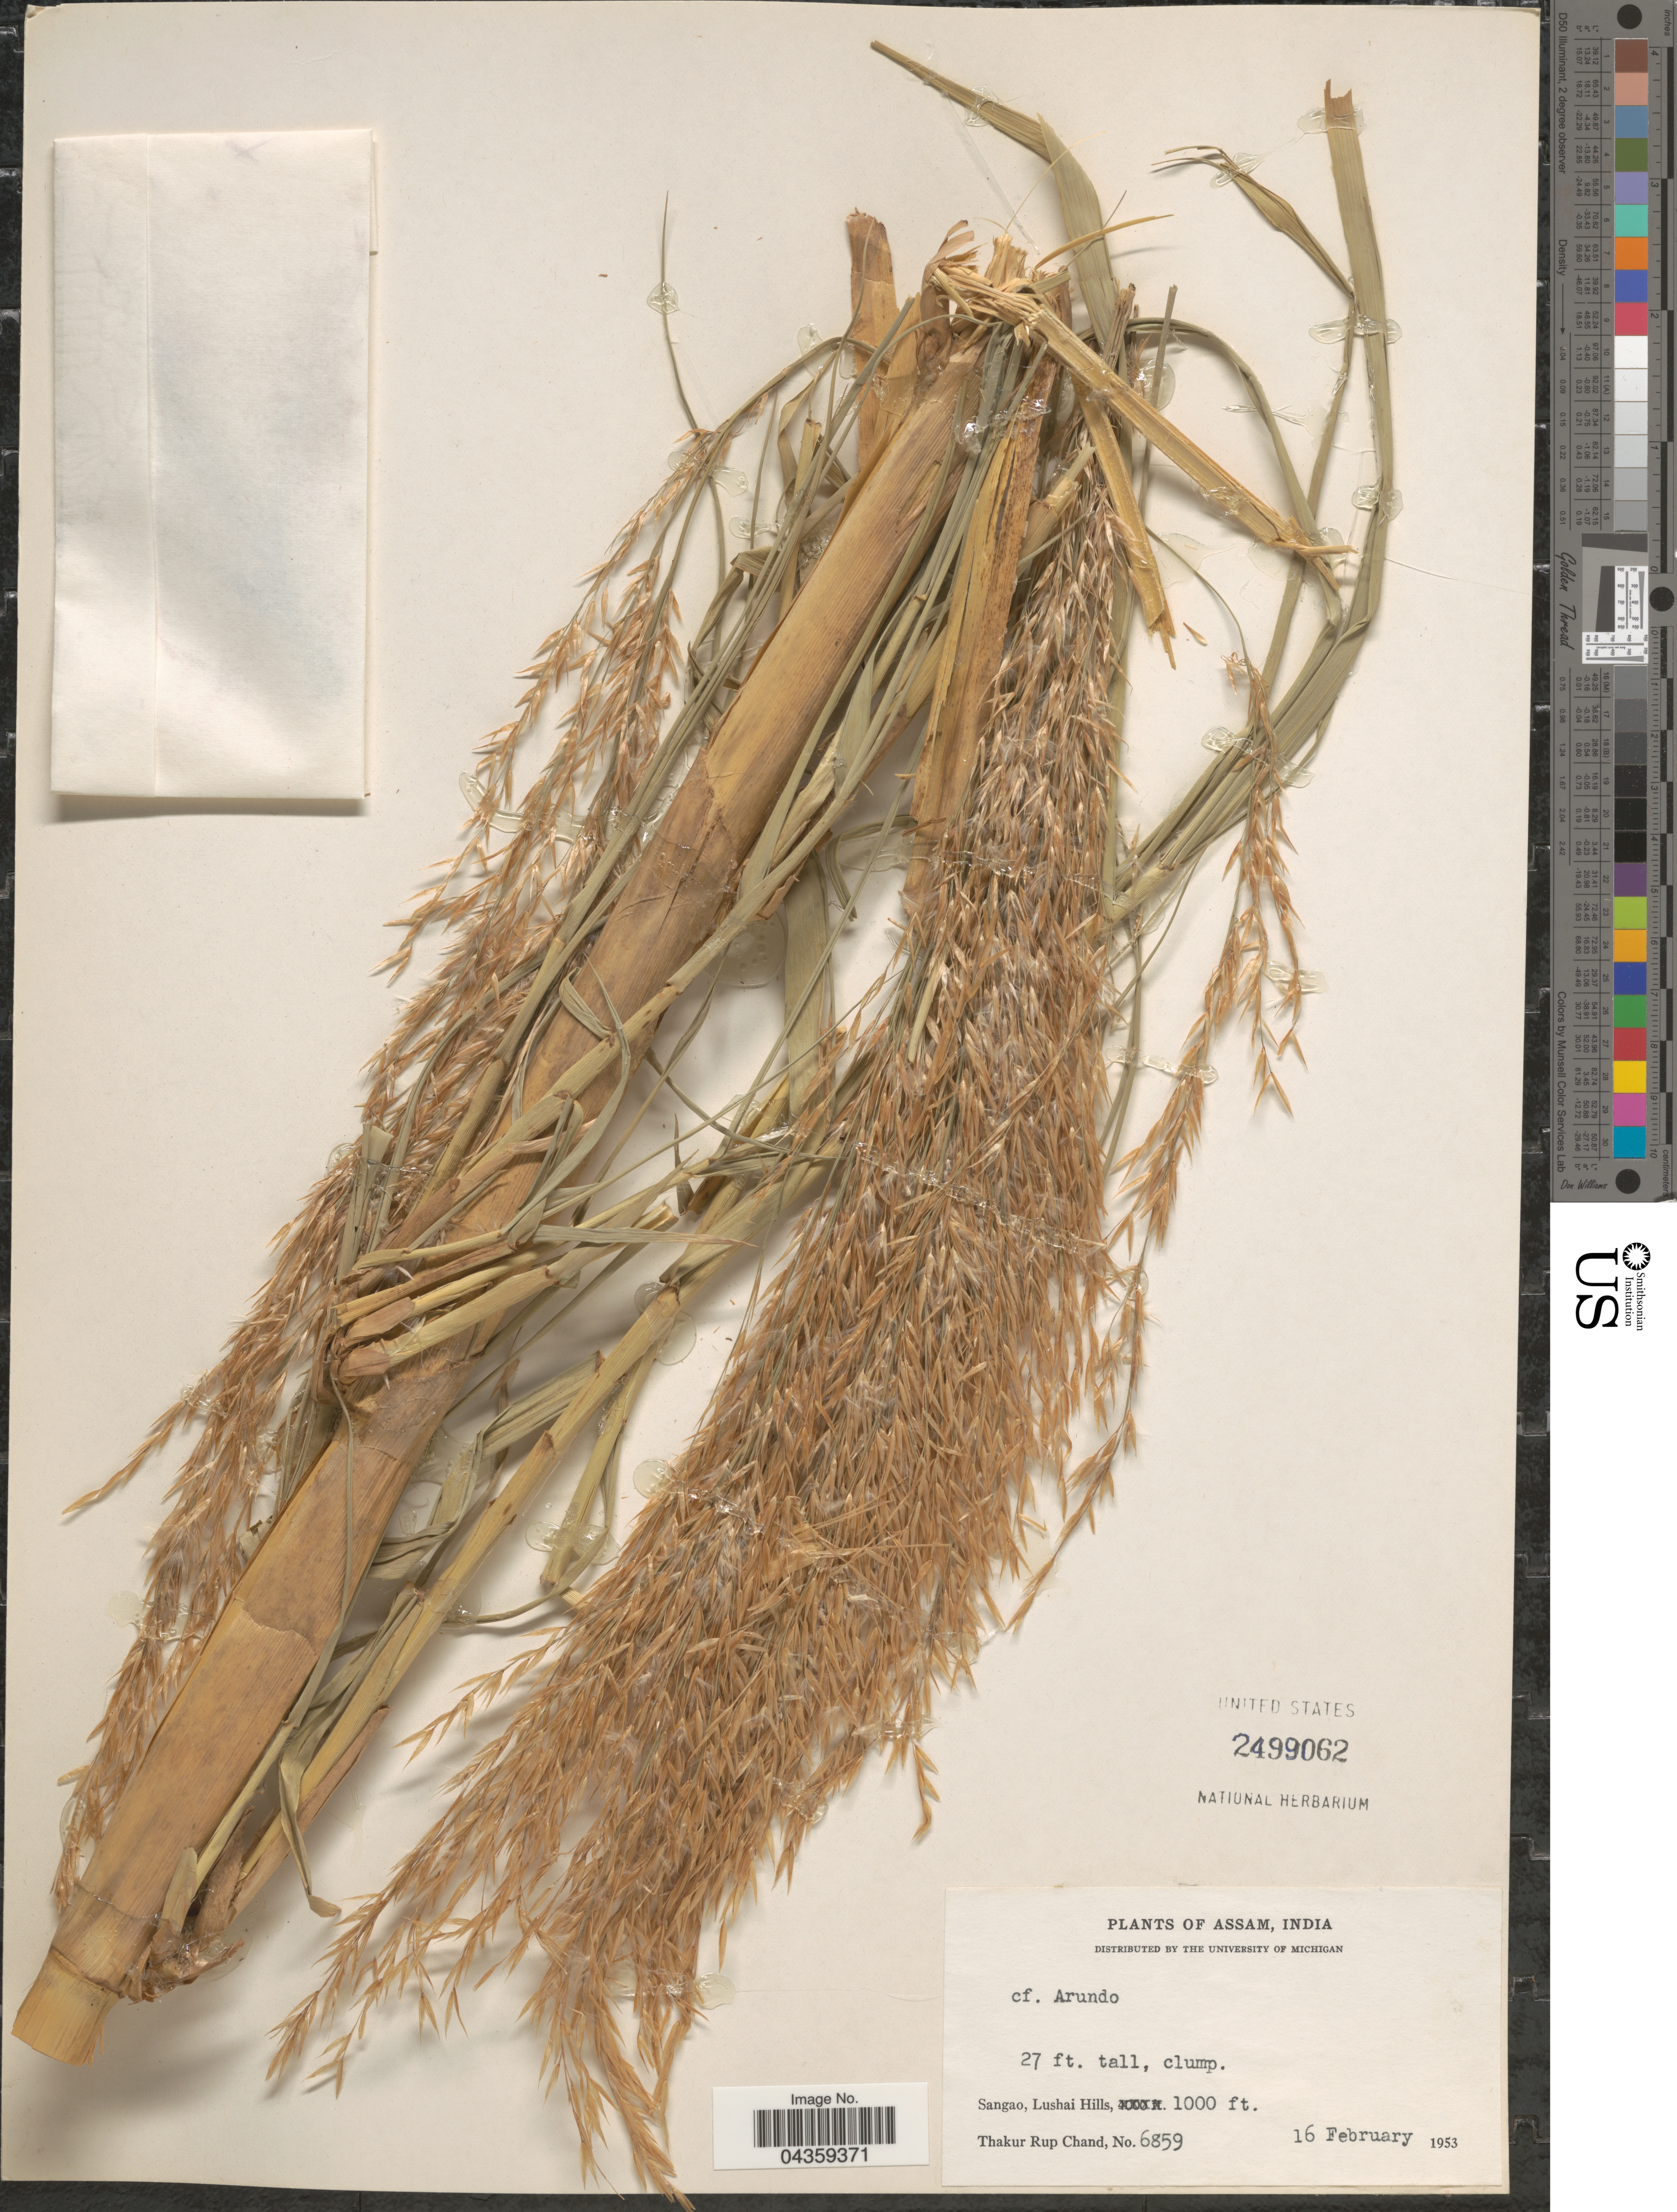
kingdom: Plantae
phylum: Tracheophyta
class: Liliopsida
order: Poales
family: Poaceae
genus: Arundo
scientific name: Arundo donax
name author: L.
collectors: T. R. Chand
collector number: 6859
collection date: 1953-02-16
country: India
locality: Sangao, Lushai Hills.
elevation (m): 305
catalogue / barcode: US 2499062